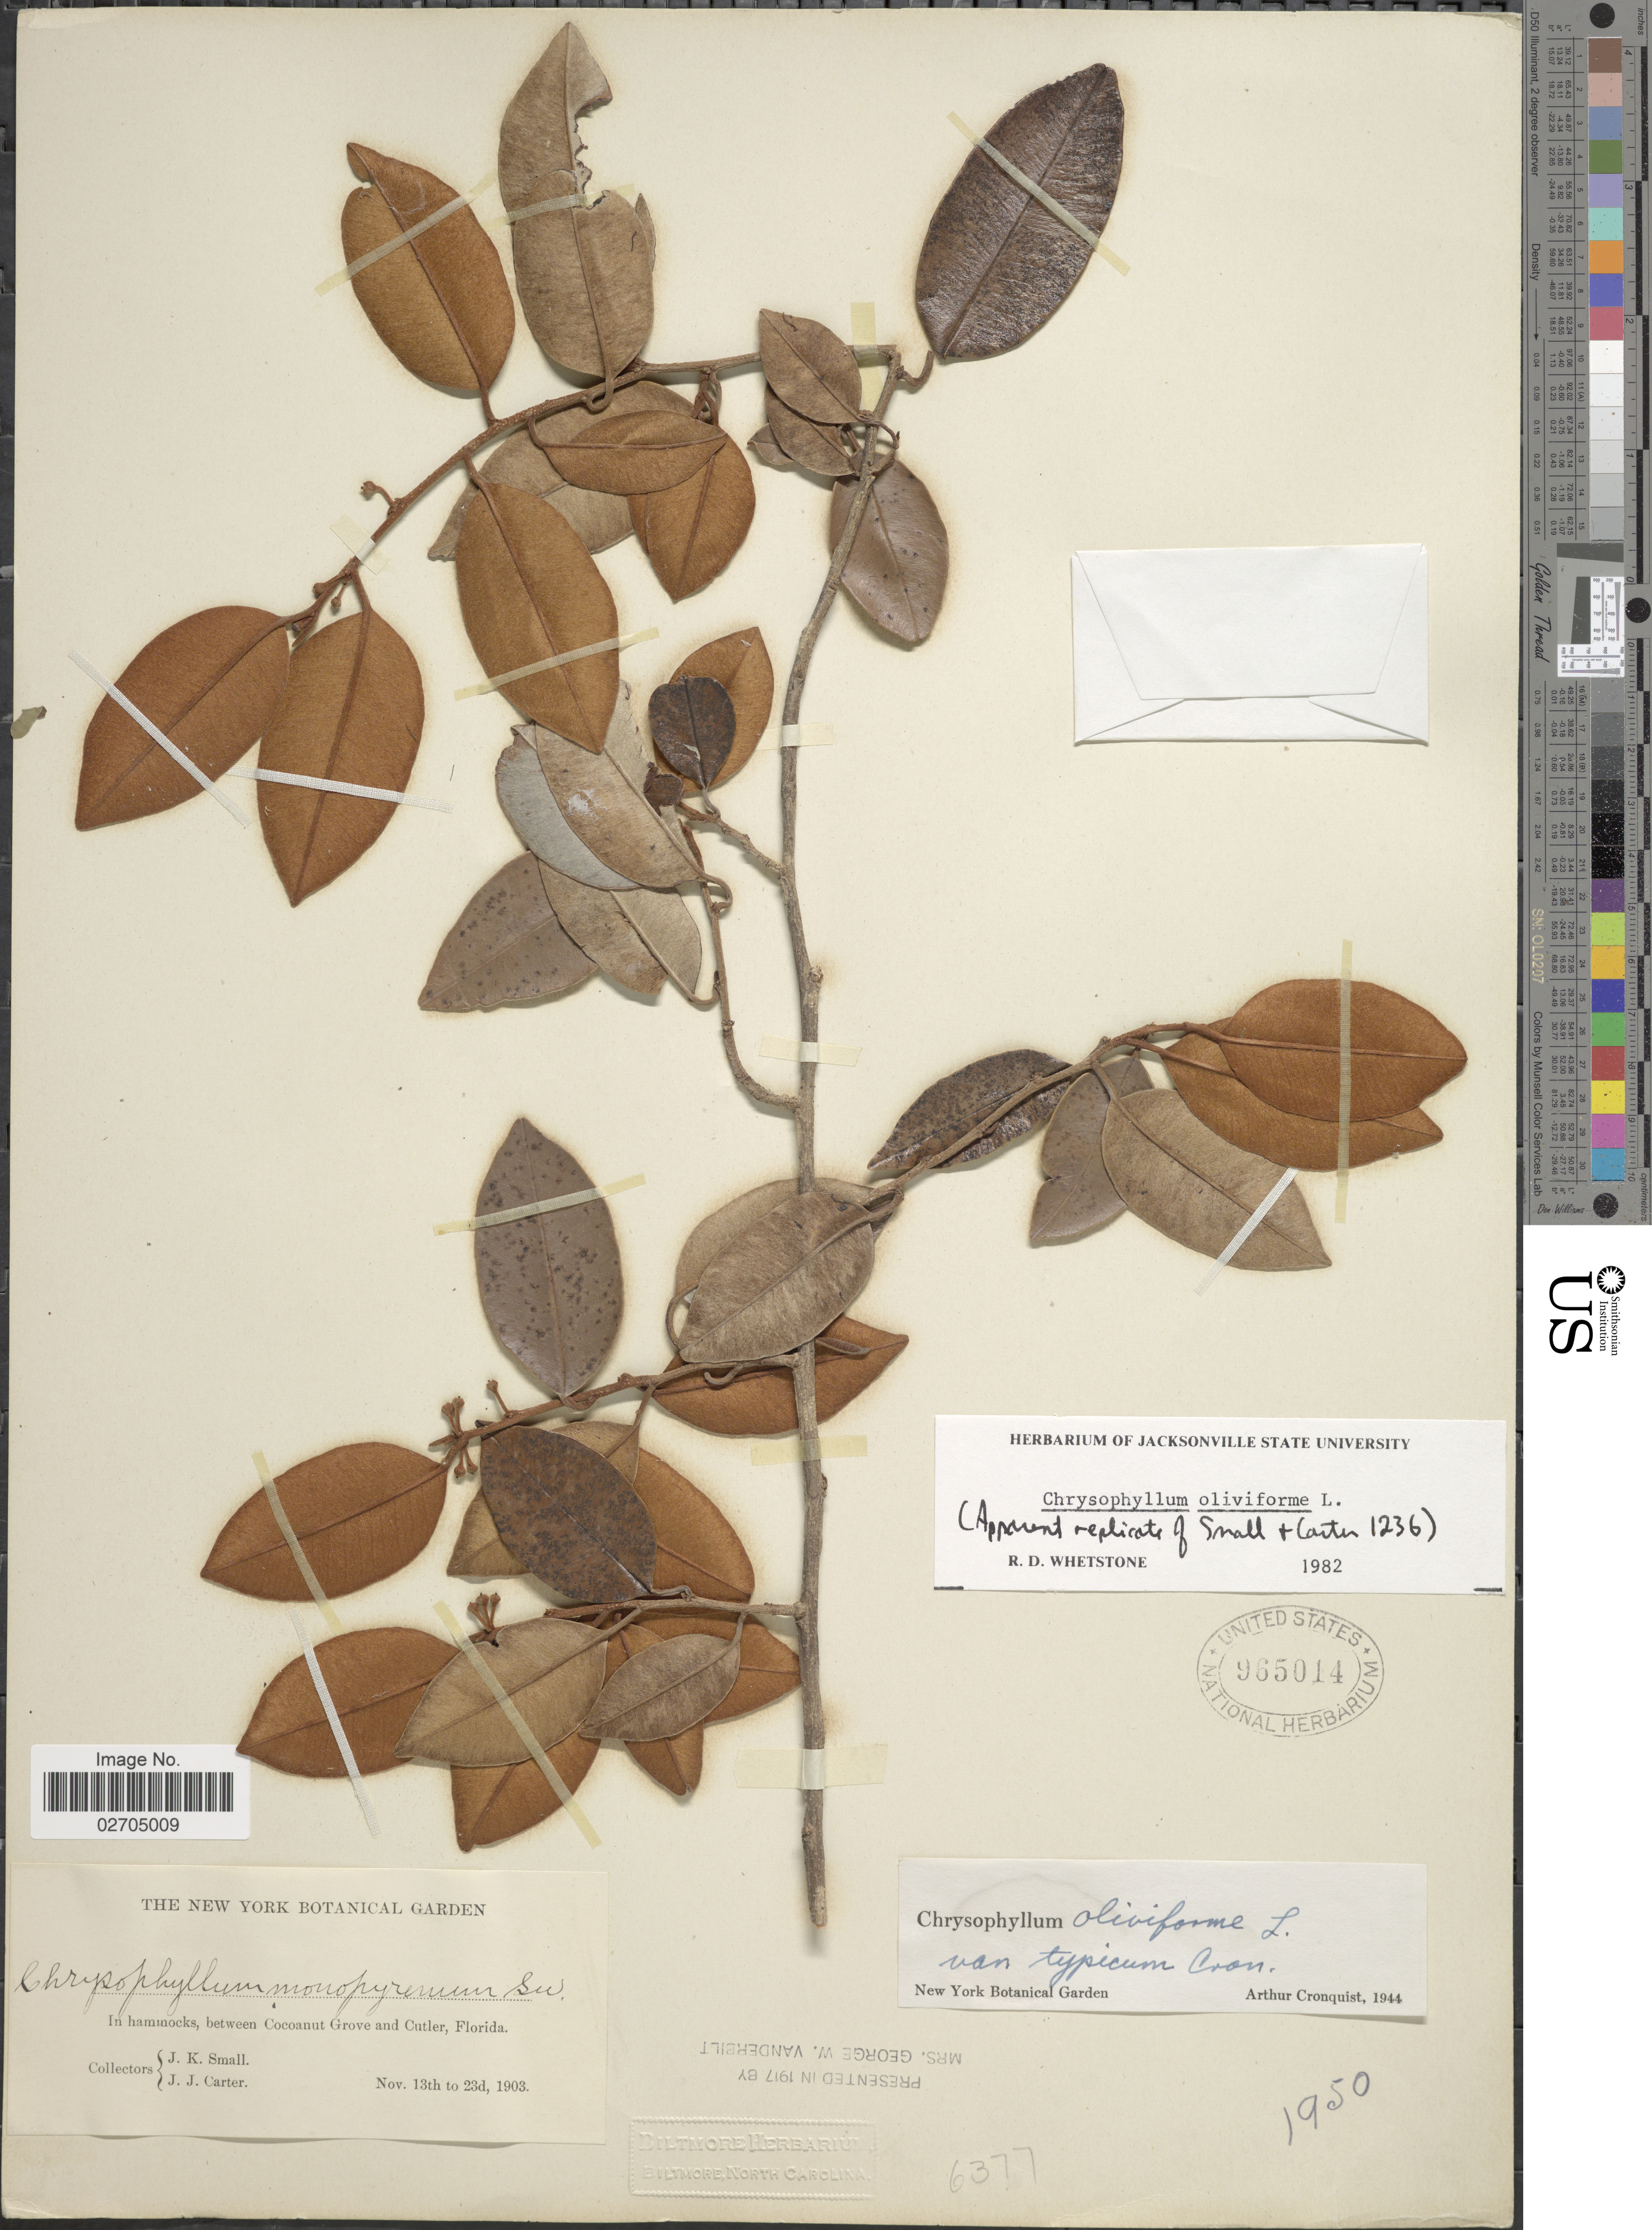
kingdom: Plantae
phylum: Tracheophyta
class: Magnoliopsida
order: Ericales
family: Sapotaceae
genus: Chrysophyllum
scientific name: Chrysophyllum oliviforme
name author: L.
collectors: J. K. Small & J. Carter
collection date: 1903-11-13/1903-11-23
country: United States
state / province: Florida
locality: In hammocks, between Cocoanut Grove and Cutler.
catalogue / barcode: US 965014